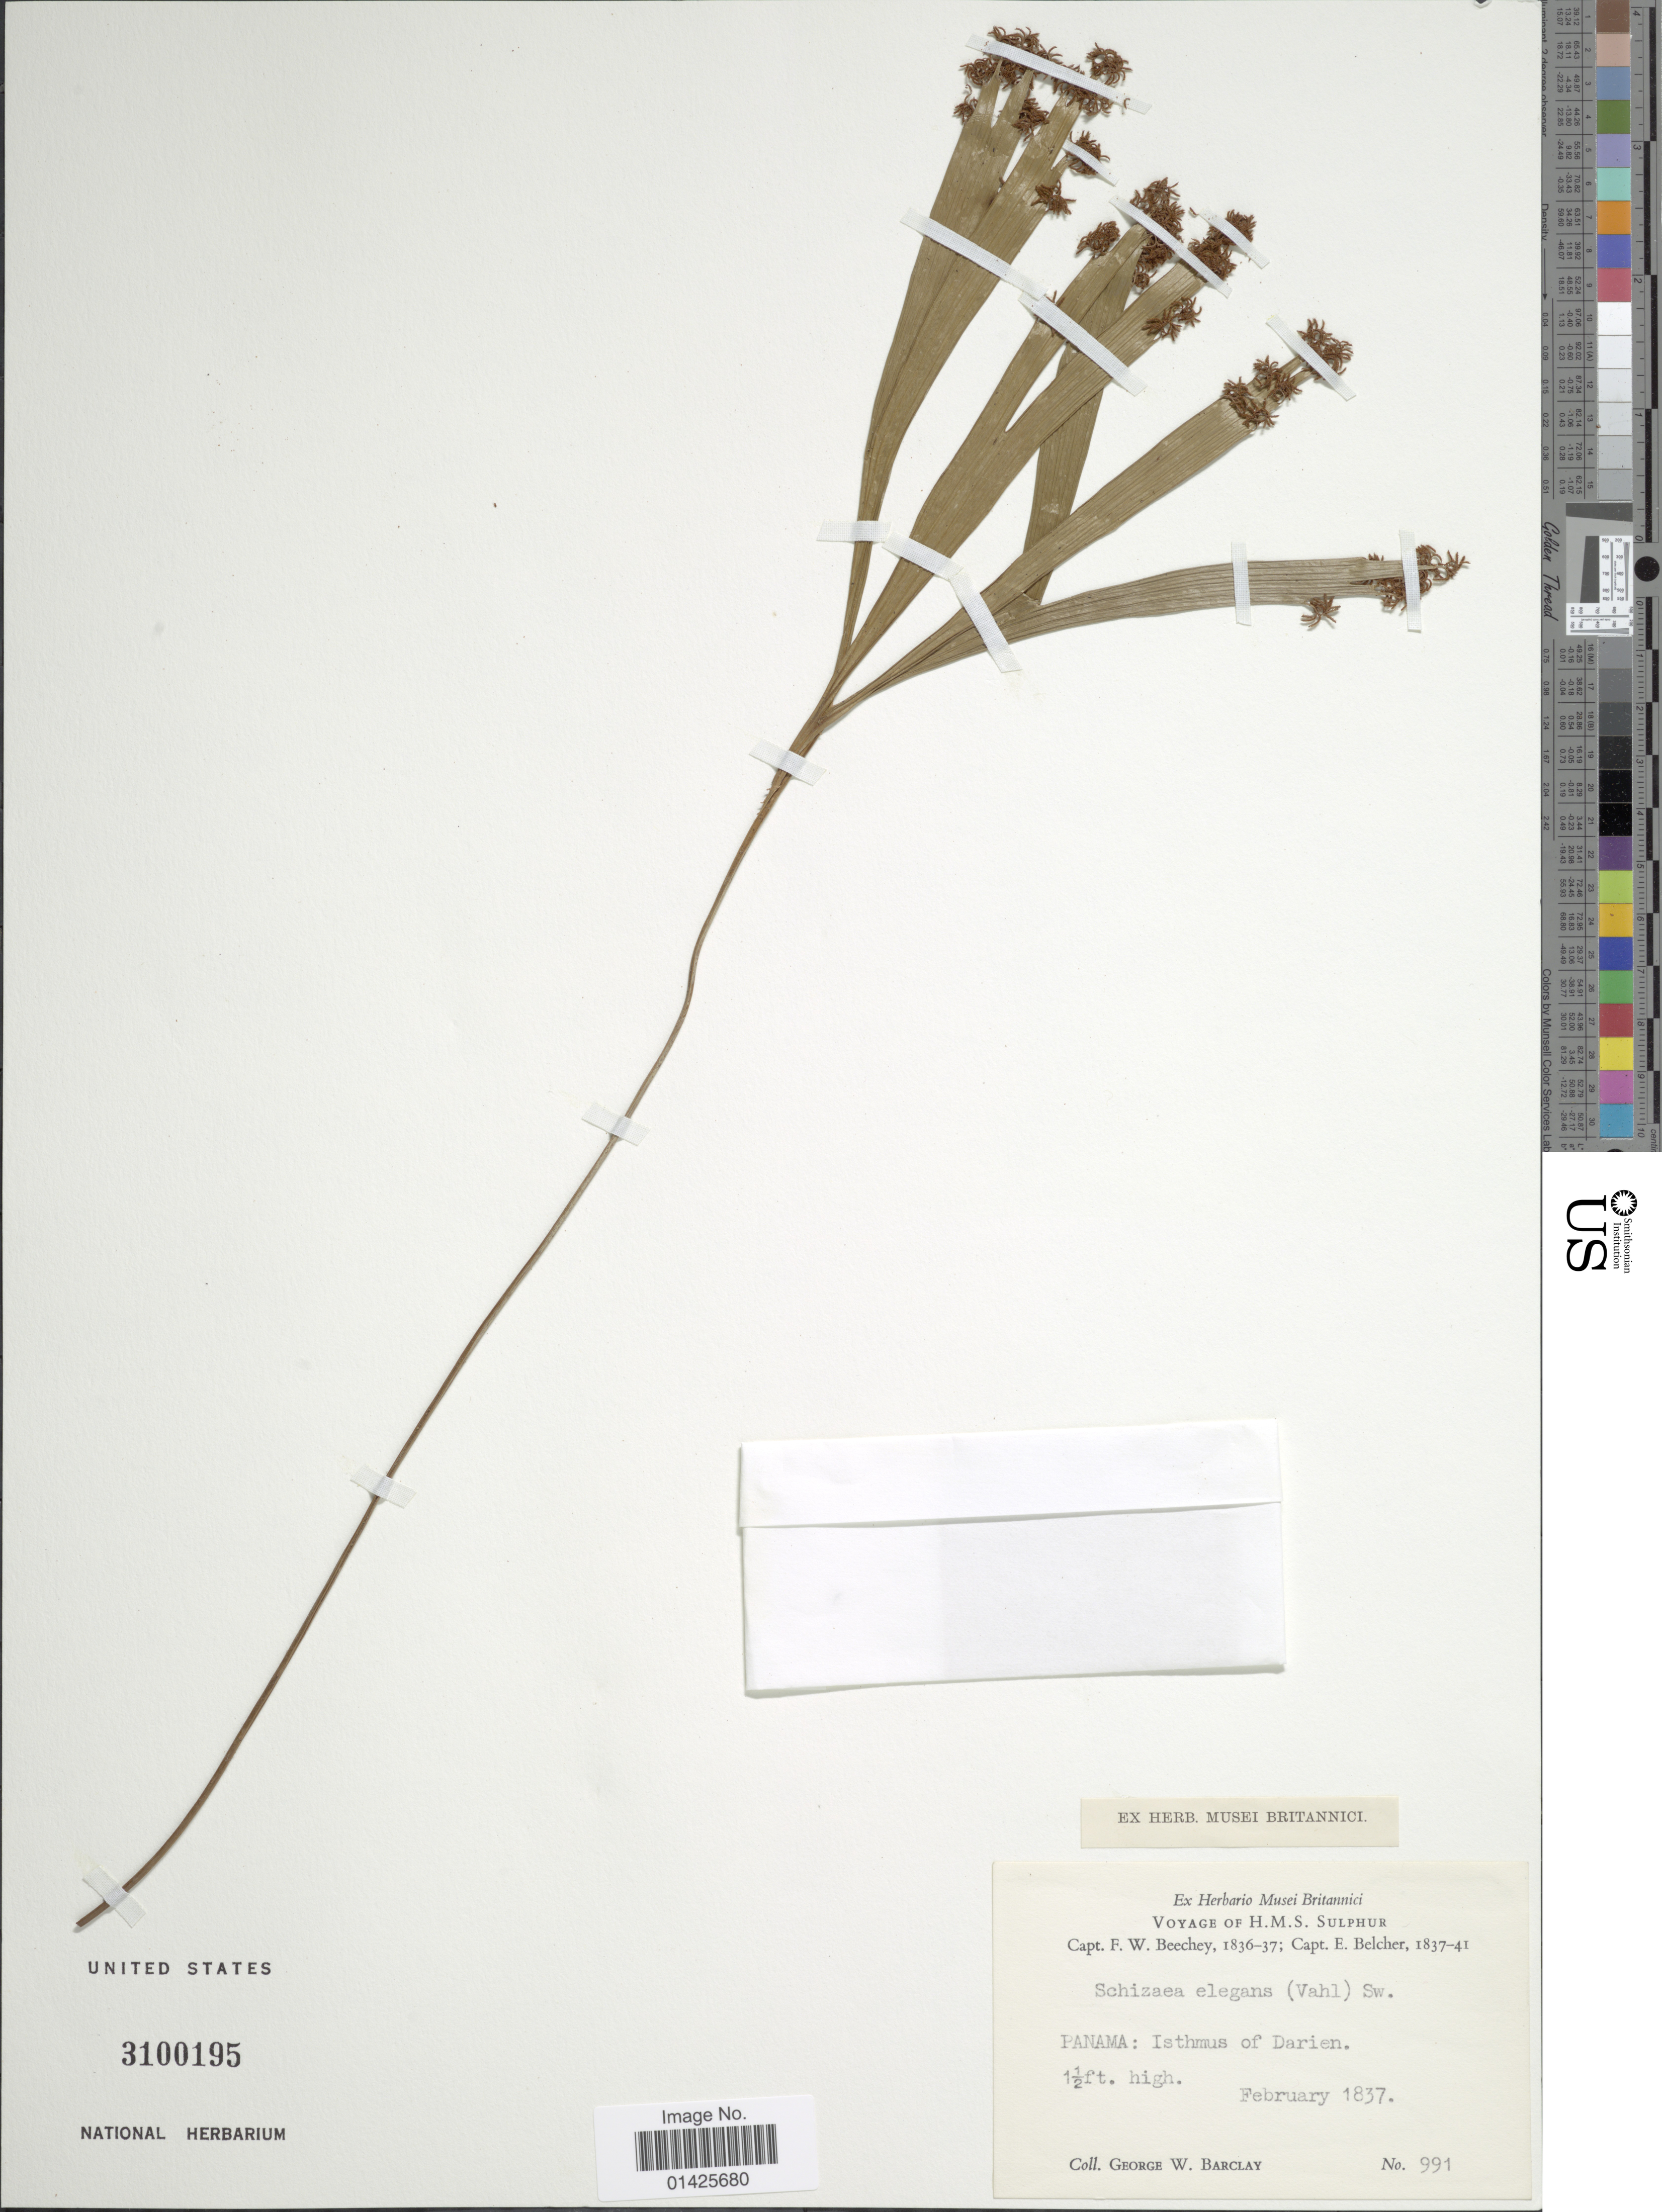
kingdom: Plantae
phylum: Tracheophyta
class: Polypodiopsida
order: Schizaeales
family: Schizaeaceae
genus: Schizaea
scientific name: Schizaea elegans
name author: (Vahl) Sw.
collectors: G. W. Barclay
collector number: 991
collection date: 1837-02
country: Panama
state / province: Darién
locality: Panama: Isthmus of Darien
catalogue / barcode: US 3100195